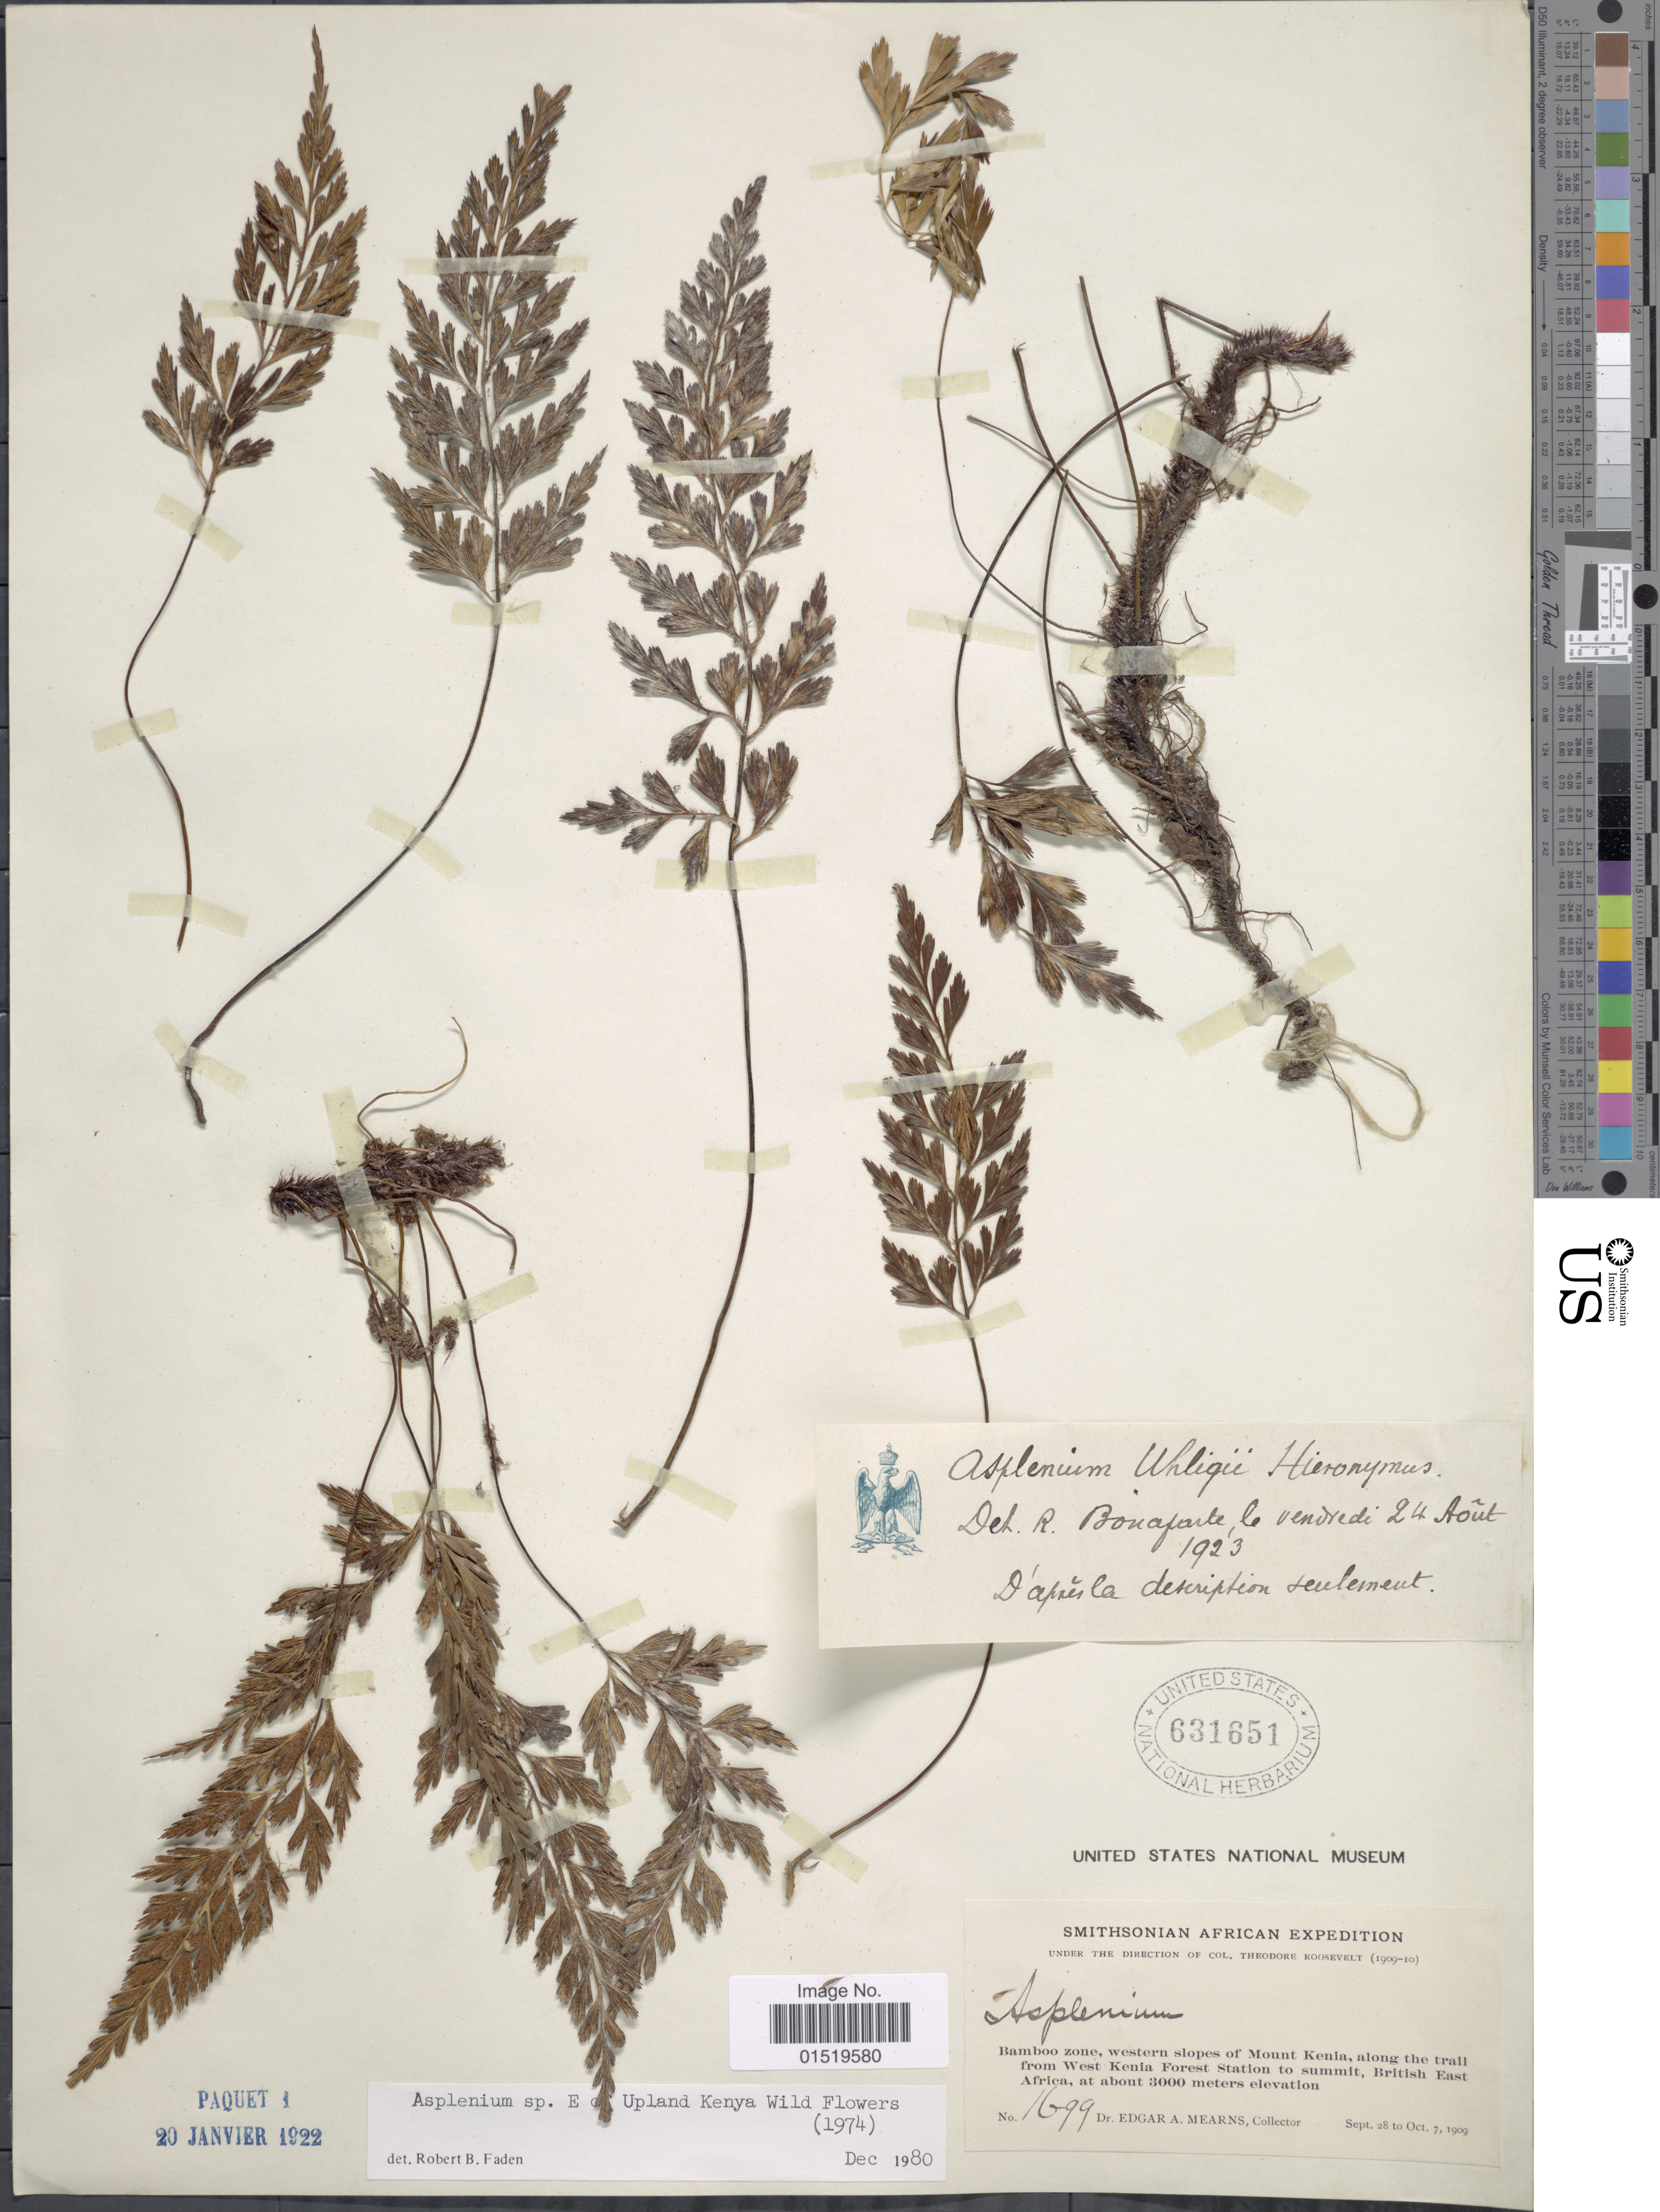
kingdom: Plantae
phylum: Tracheophyta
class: Polypodiopsida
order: Polypodiales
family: Aspleniaceae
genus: Asplenium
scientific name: Asplenium uhligii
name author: Hieron.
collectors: E. A. Mearns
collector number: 1699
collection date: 1909-09-28/1909-10-07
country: Kenya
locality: Bamboo zone, western slopes of Mount Kenia, along the trail from West Kenia Forest Station to summit, British East Africa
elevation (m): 3000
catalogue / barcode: US 631651